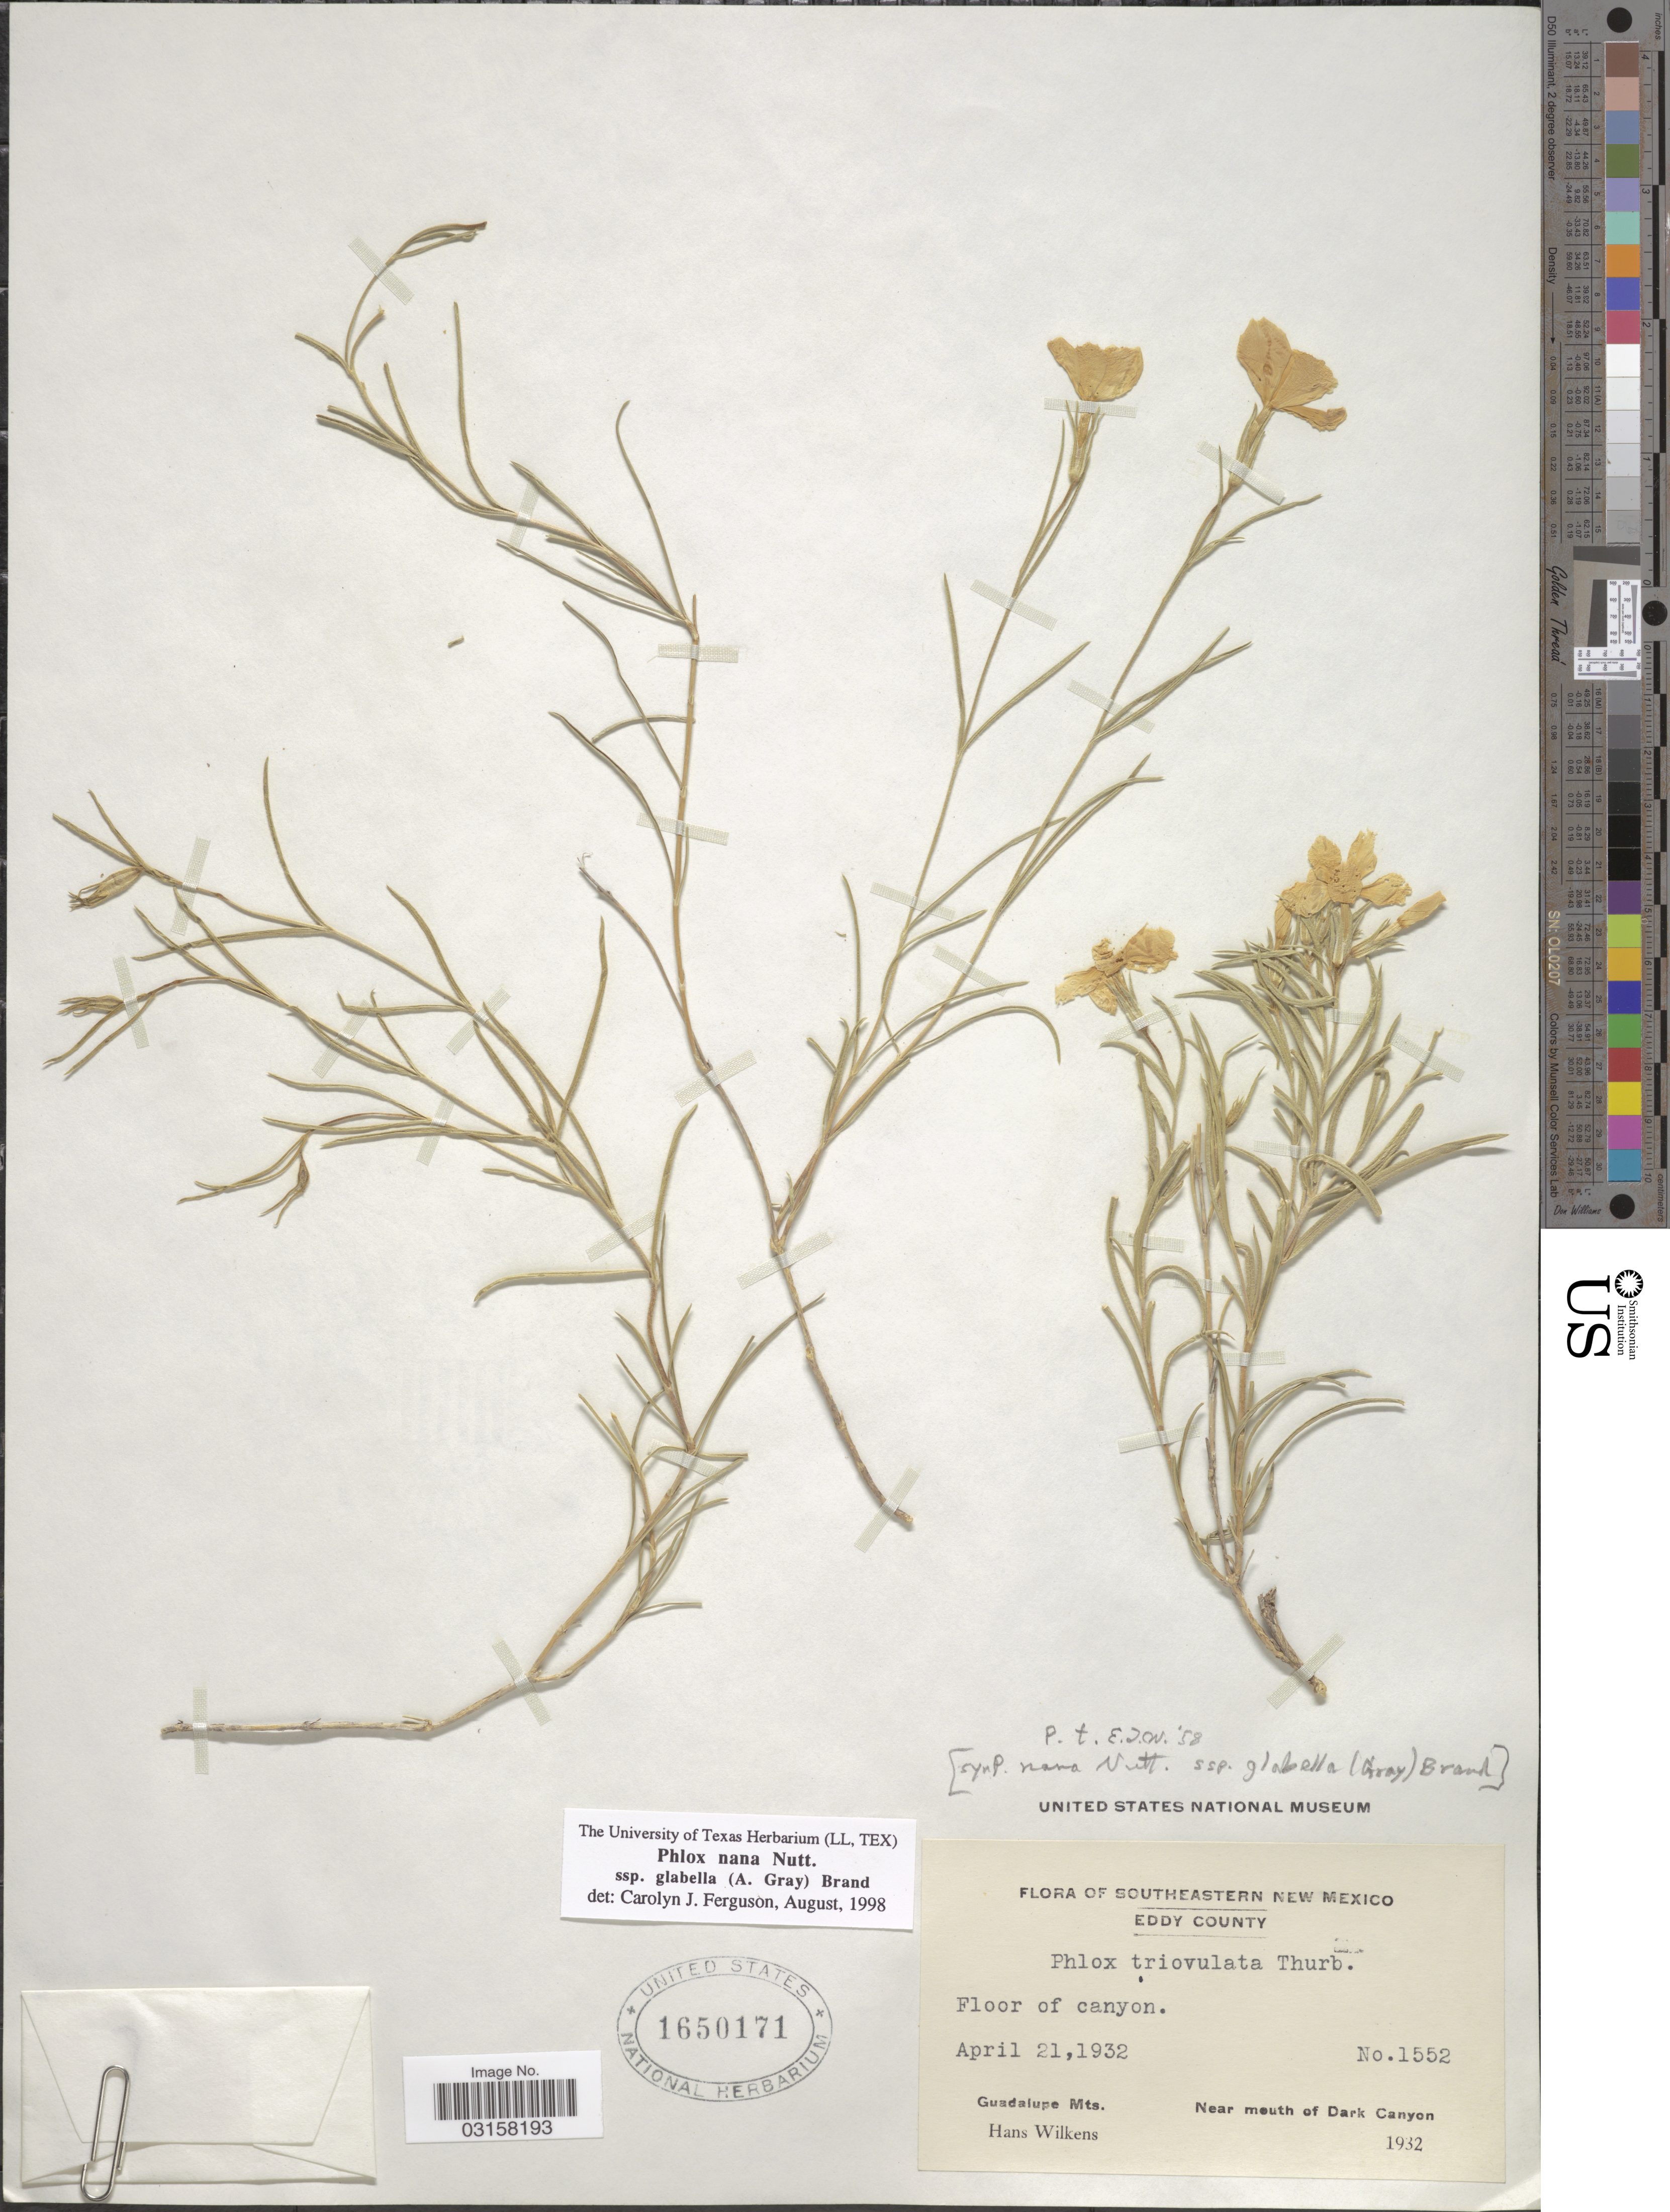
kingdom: Plantae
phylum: Tracheophyta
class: Magnoliopsida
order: Ericales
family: Polemoniaceae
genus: Phlox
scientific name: Phlox triovulata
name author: Thurb. ex Torr.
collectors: H. Wilkens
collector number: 1552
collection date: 1932-04-21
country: United States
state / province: New Mexico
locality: Southeastern New Mexico. Eddy County. Guadalupe Mts. Near mouth of Dark Canyon.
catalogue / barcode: US 1650171